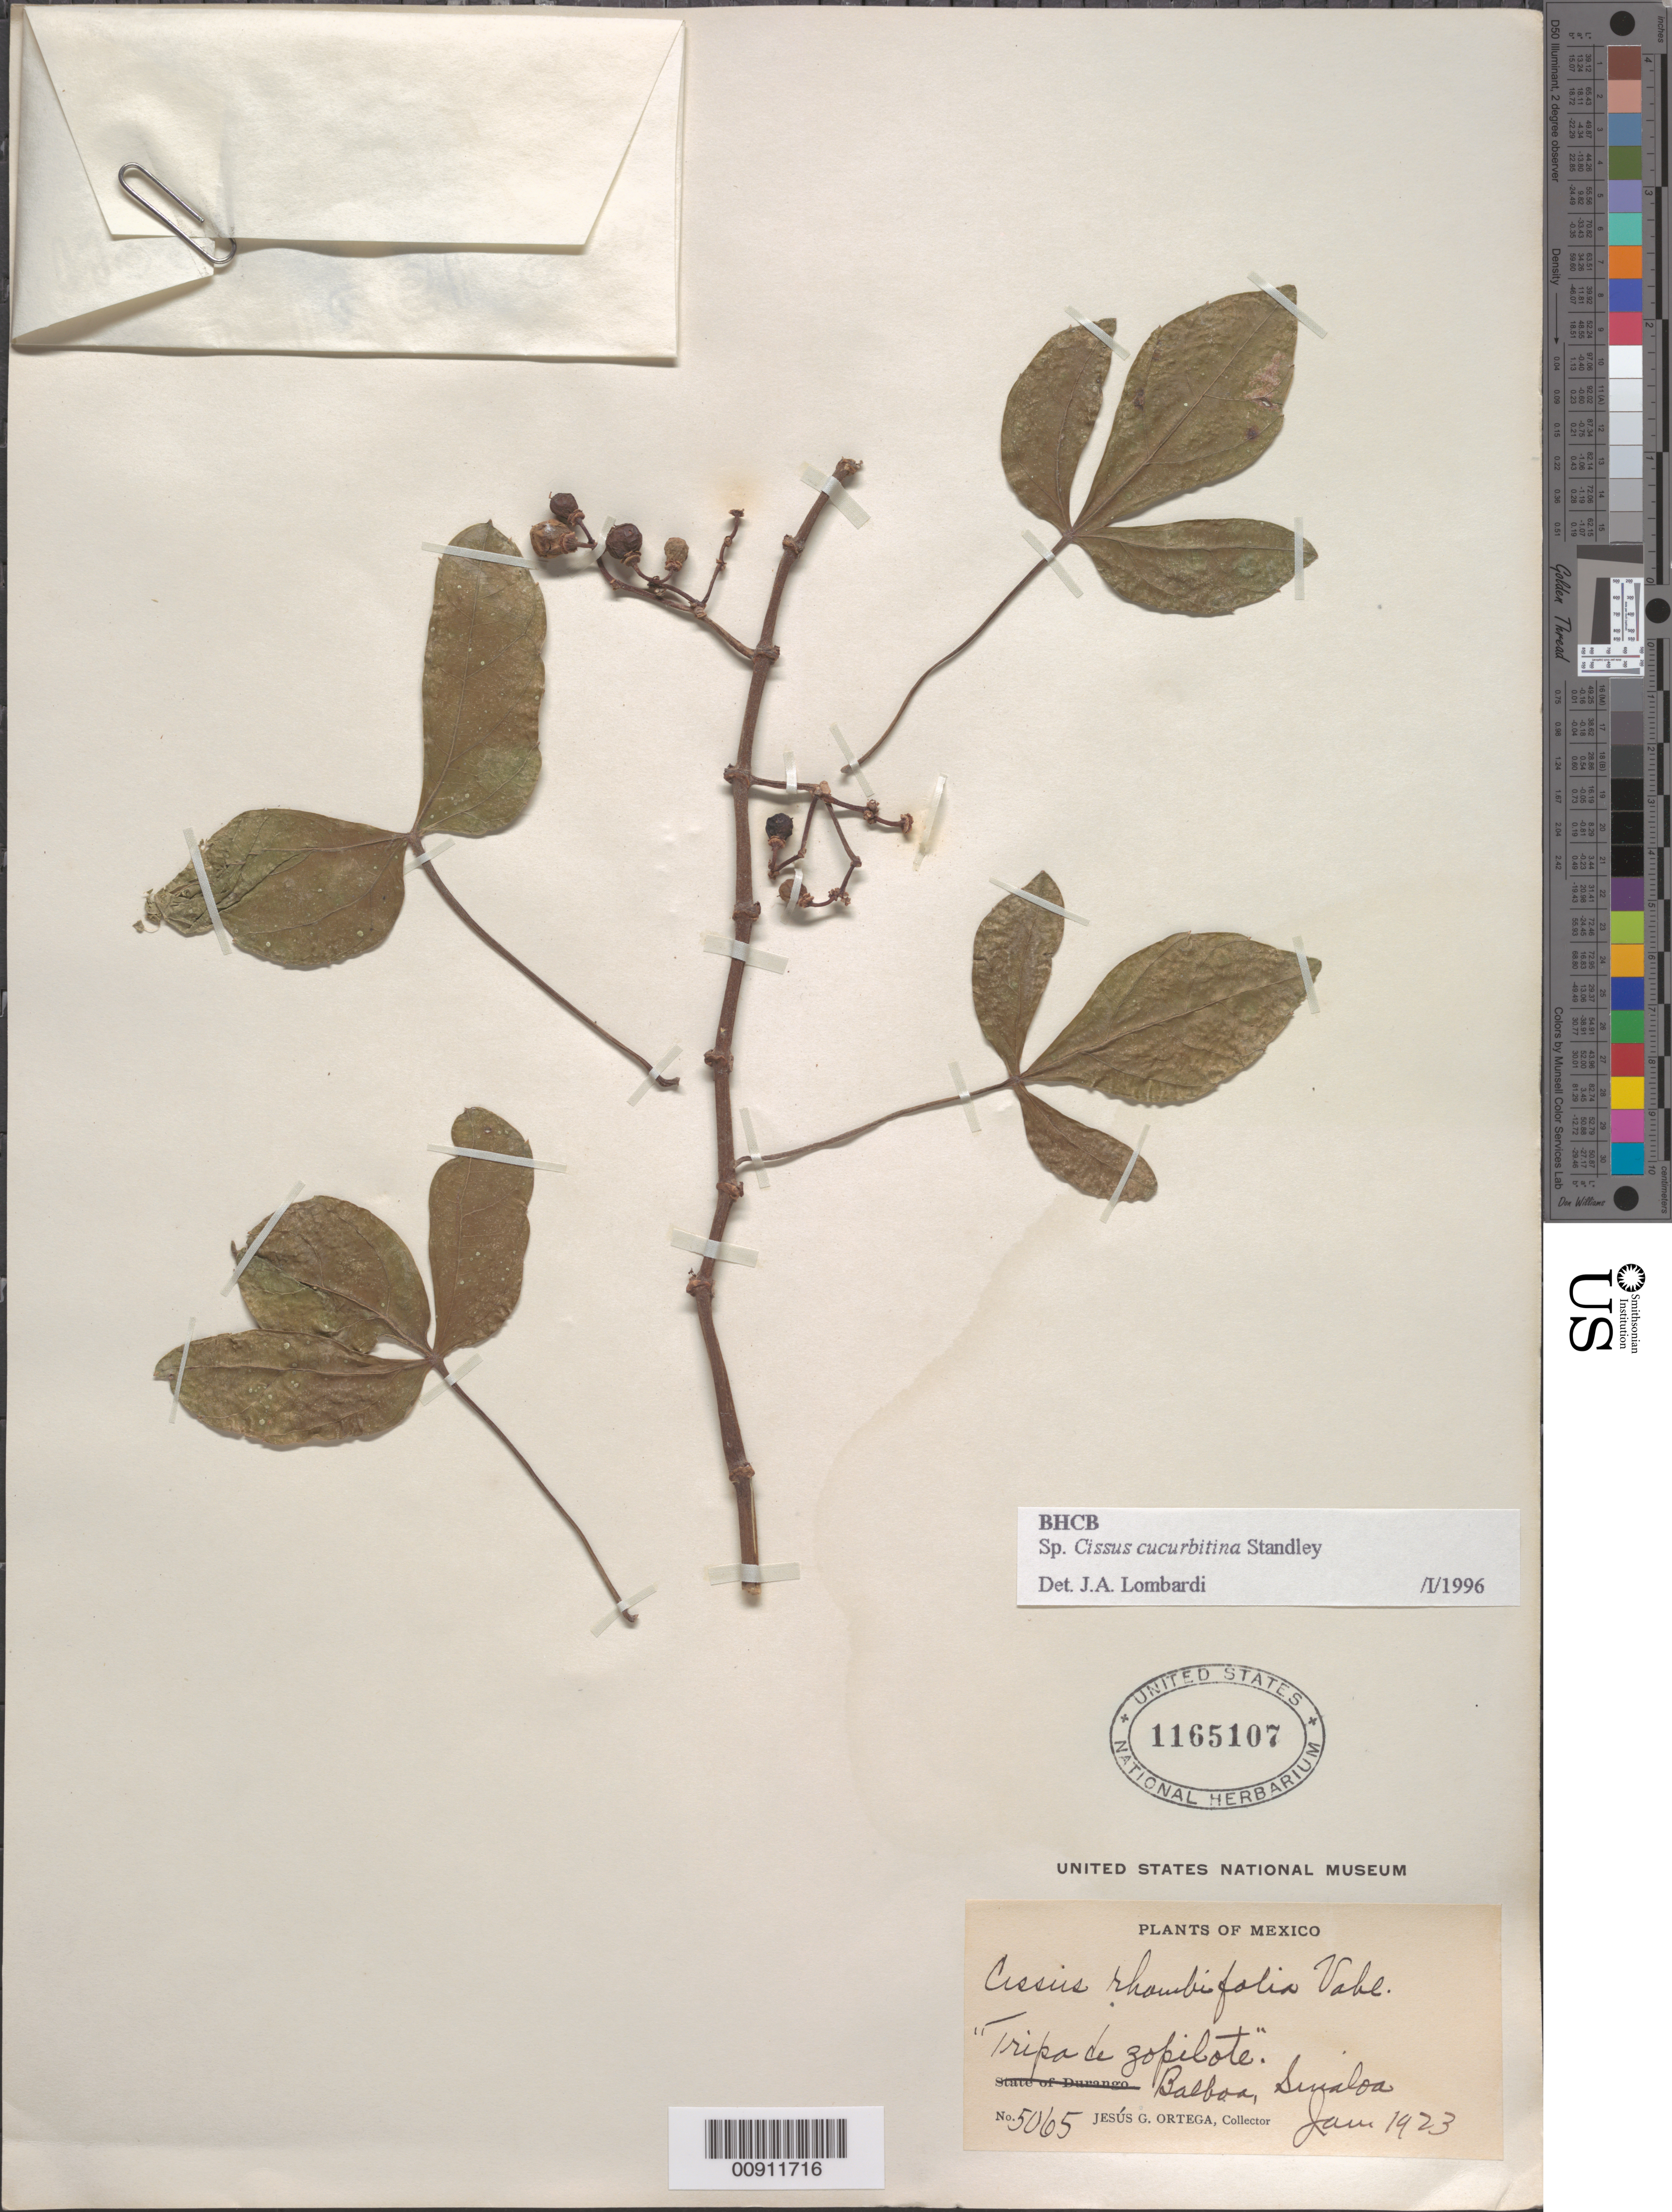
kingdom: Plantae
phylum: Tracheophyta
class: Magnoliopsida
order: Vitales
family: Vitaceae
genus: Cissus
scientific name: Cissus cucurbitina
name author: Standl.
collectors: J. Ortega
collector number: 5065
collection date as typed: Jan 1923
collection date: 1923-01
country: Mexico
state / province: Sinaloa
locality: Balboa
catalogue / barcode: US 1165107